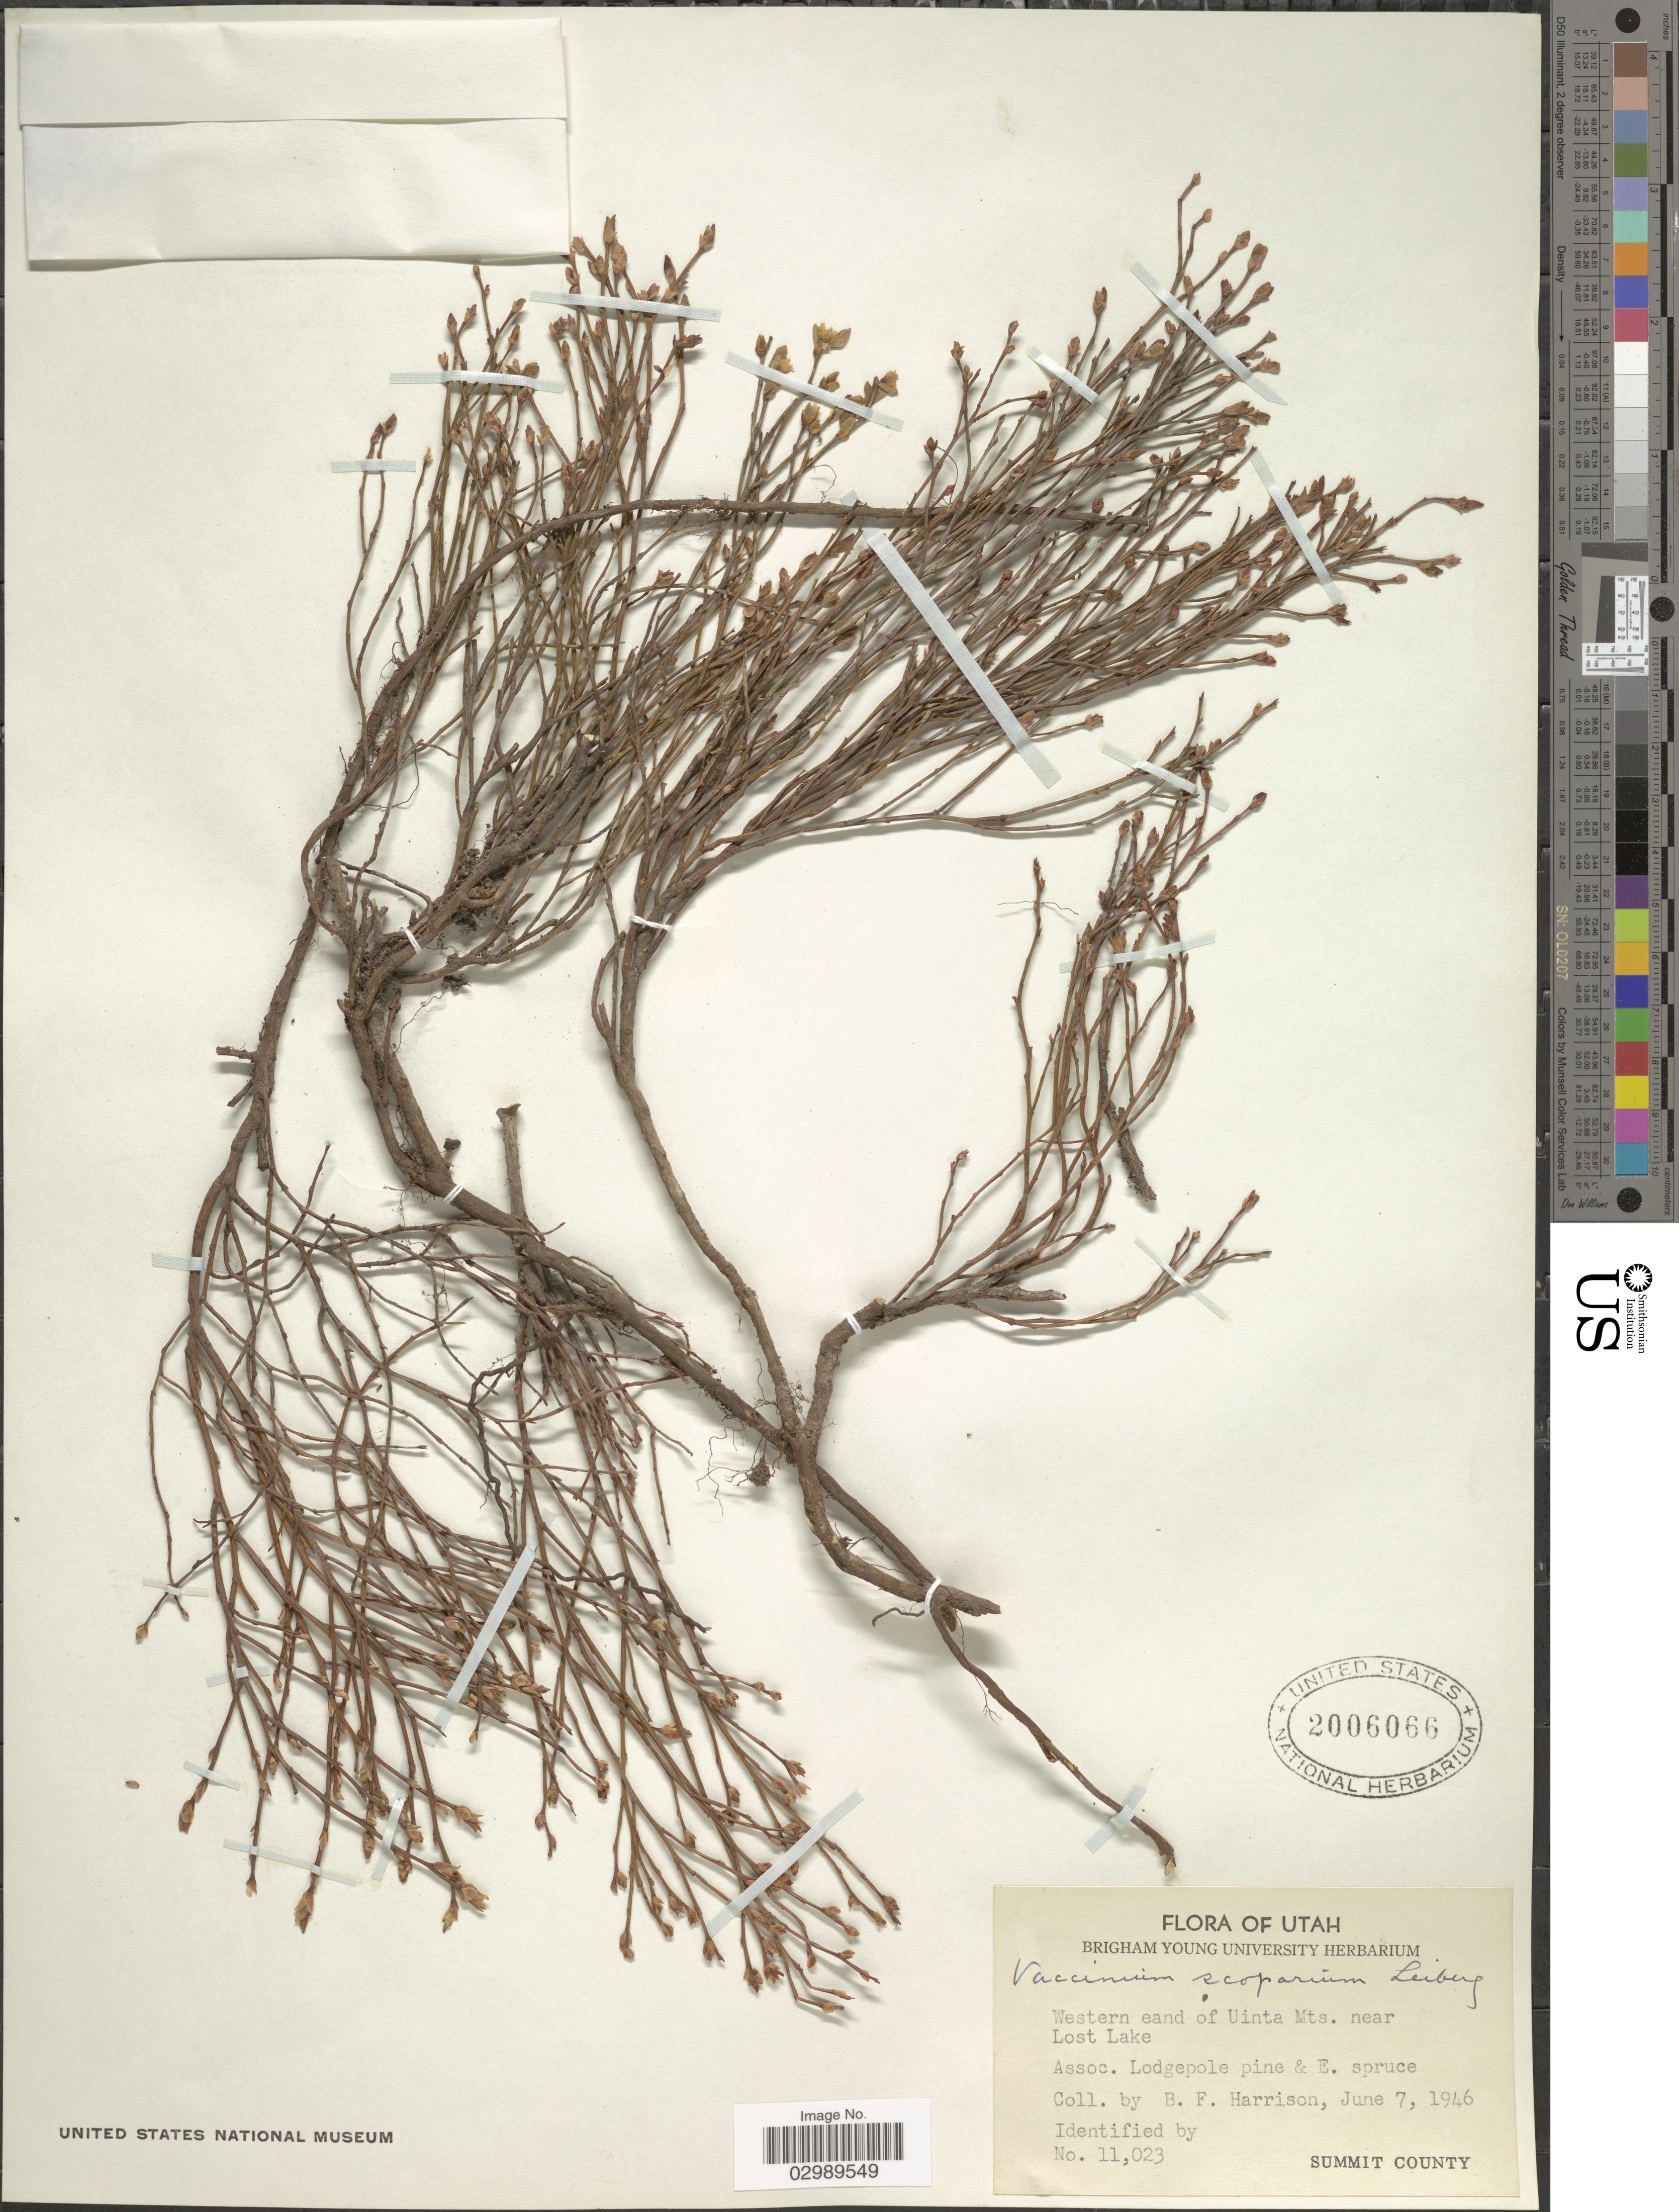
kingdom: Plantae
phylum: Tracheophyta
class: Magnoliopsida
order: Ericales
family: Ericaceae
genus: Vaccinium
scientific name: Vaccinium scoparium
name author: Leiberg ex Coville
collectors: B. F. Harrison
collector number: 11023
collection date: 1946-06-07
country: United States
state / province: Utah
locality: Western end of Uinta Mts. near Lost Lake. Summit County.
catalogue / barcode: US 2006066